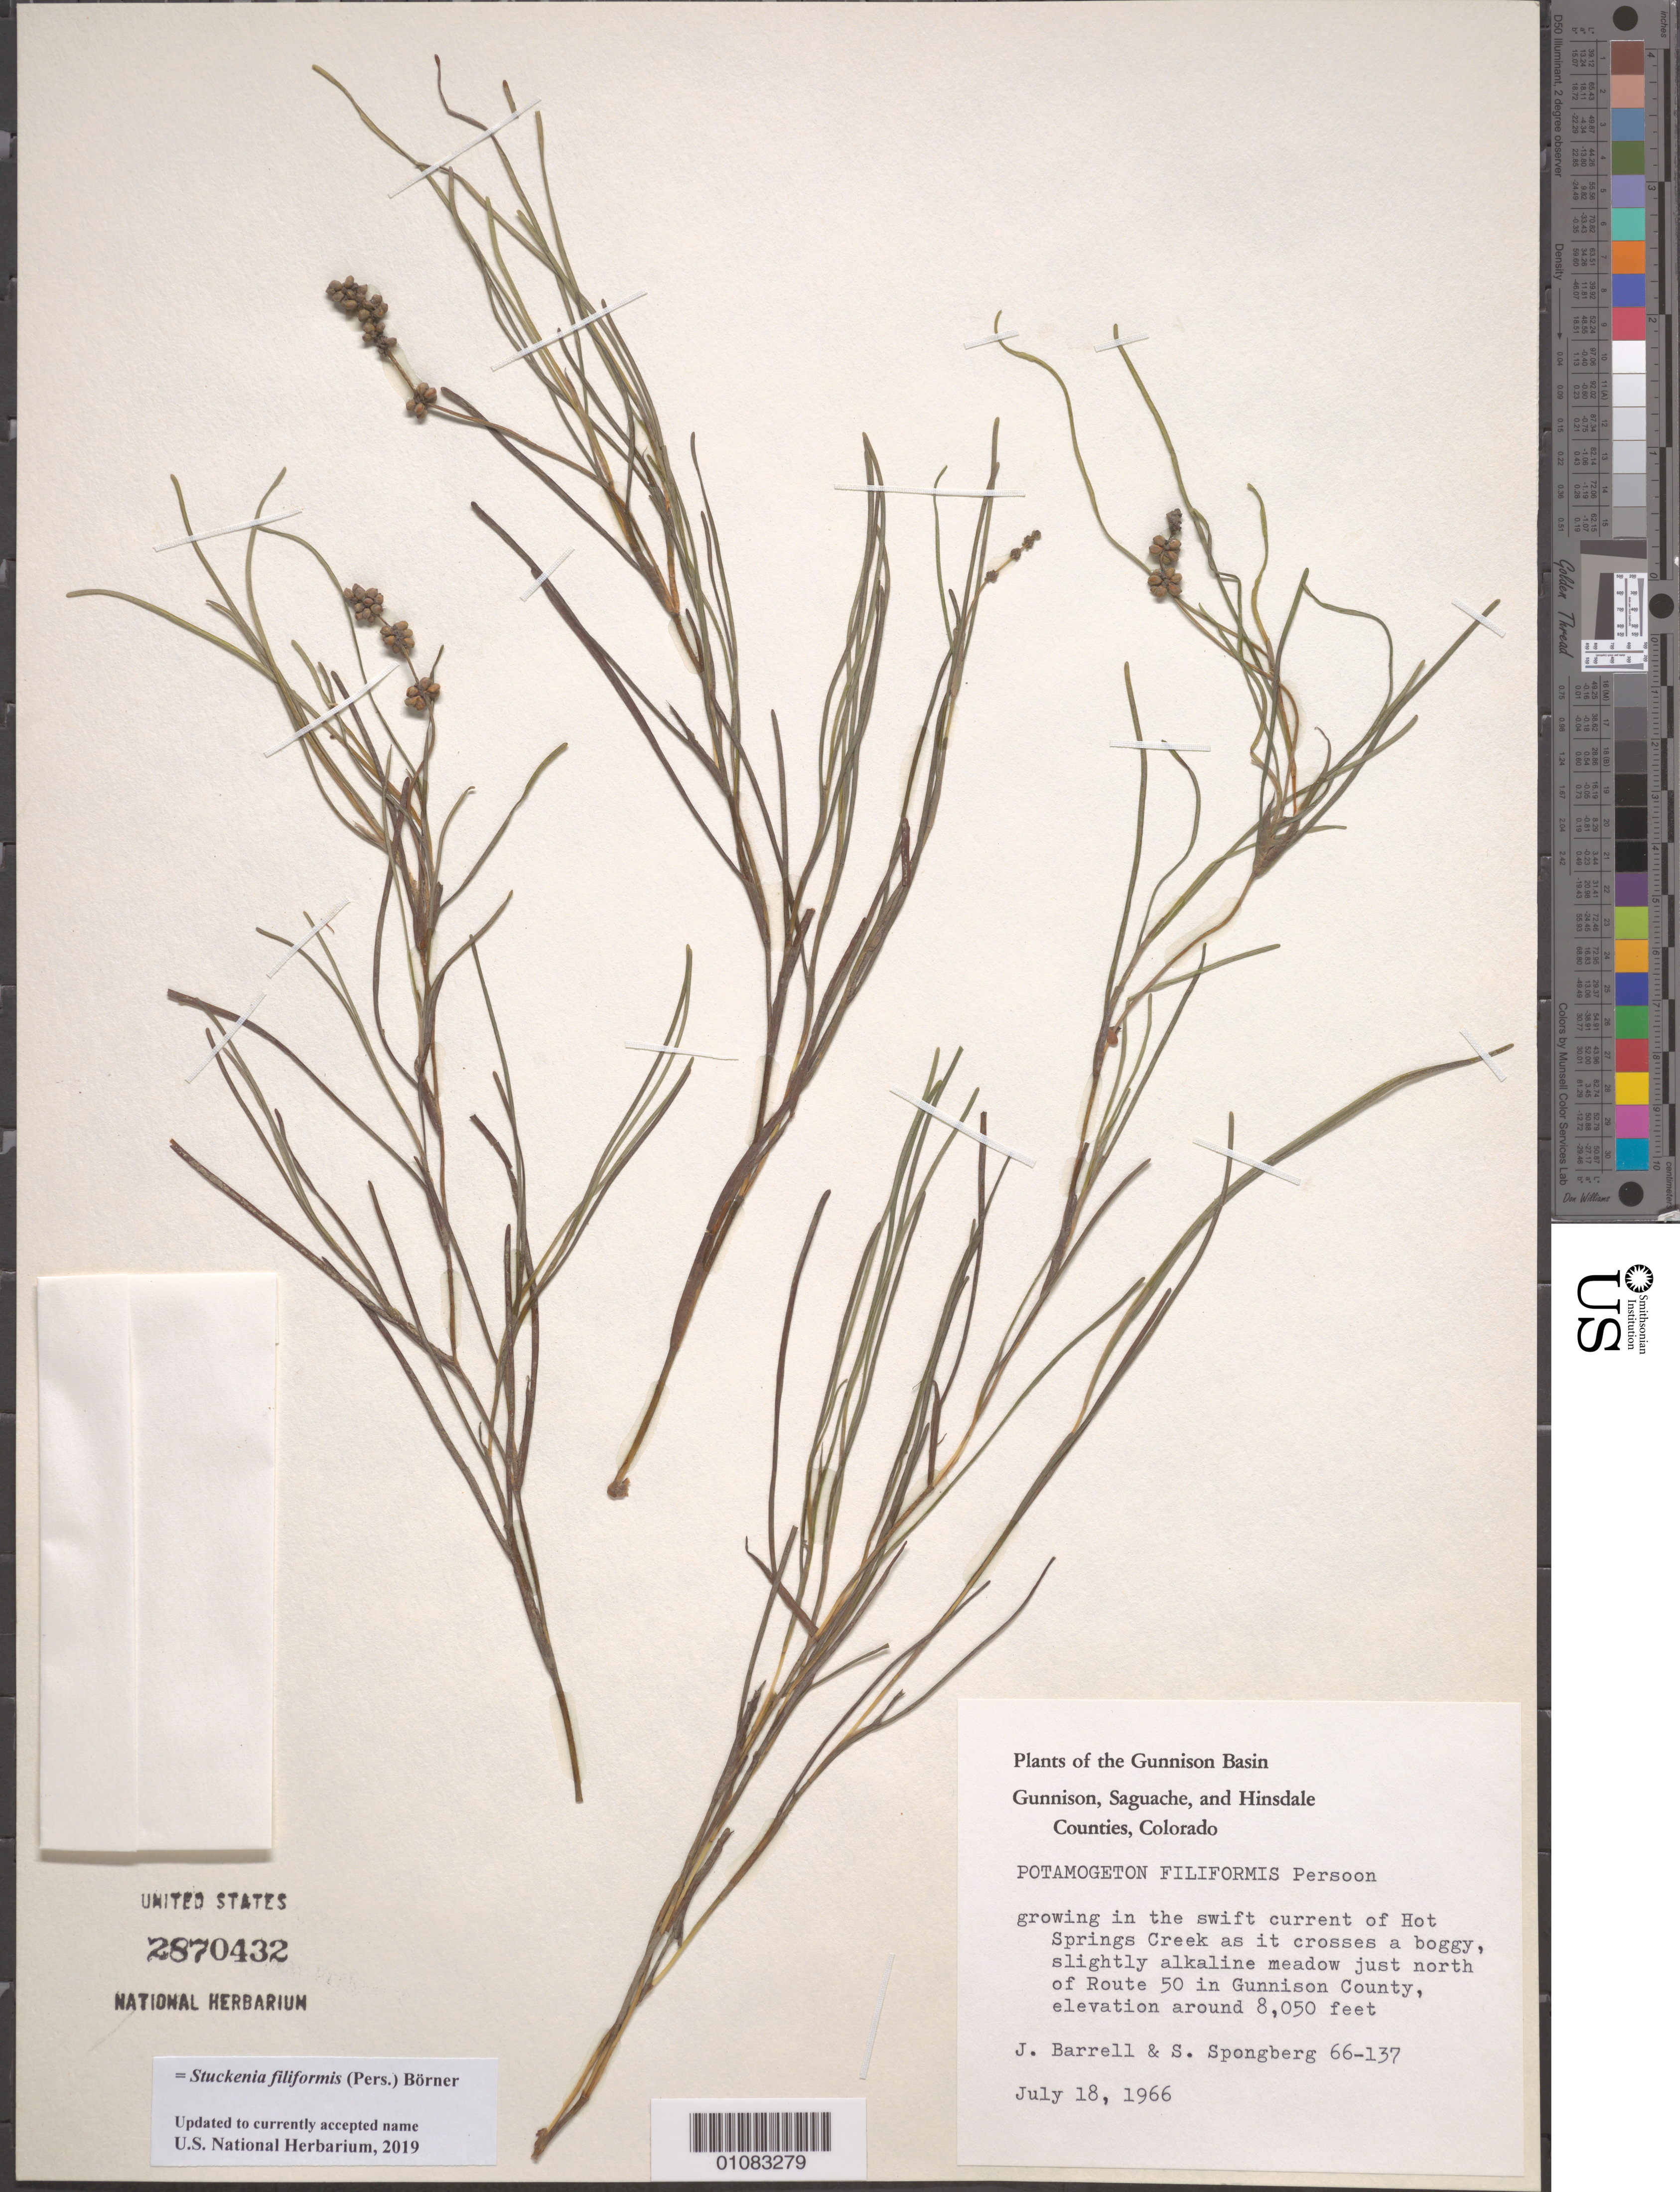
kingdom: Plantae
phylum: Tracheophyta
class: Liliopsida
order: Alismatales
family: Potamogetonaceae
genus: Stuckenia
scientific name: Stuckenia filiformis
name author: (Pers.) Börner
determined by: Strong, Mark T., (BOT), Smithsonian Institution - National Museum of Natural History (UNITED STATES)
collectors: J. Barrell & S. A.Spongberg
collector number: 66-137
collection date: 1966-07-18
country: United States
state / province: Colorado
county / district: Gunnison County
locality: Gunnison Basin, just north of Route 50, Hot Springs Creek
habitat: Growing in the swift current of the creek as it crosses a boggy, slightly alkaline meadow.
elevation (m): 2454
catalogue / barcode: US 2870432